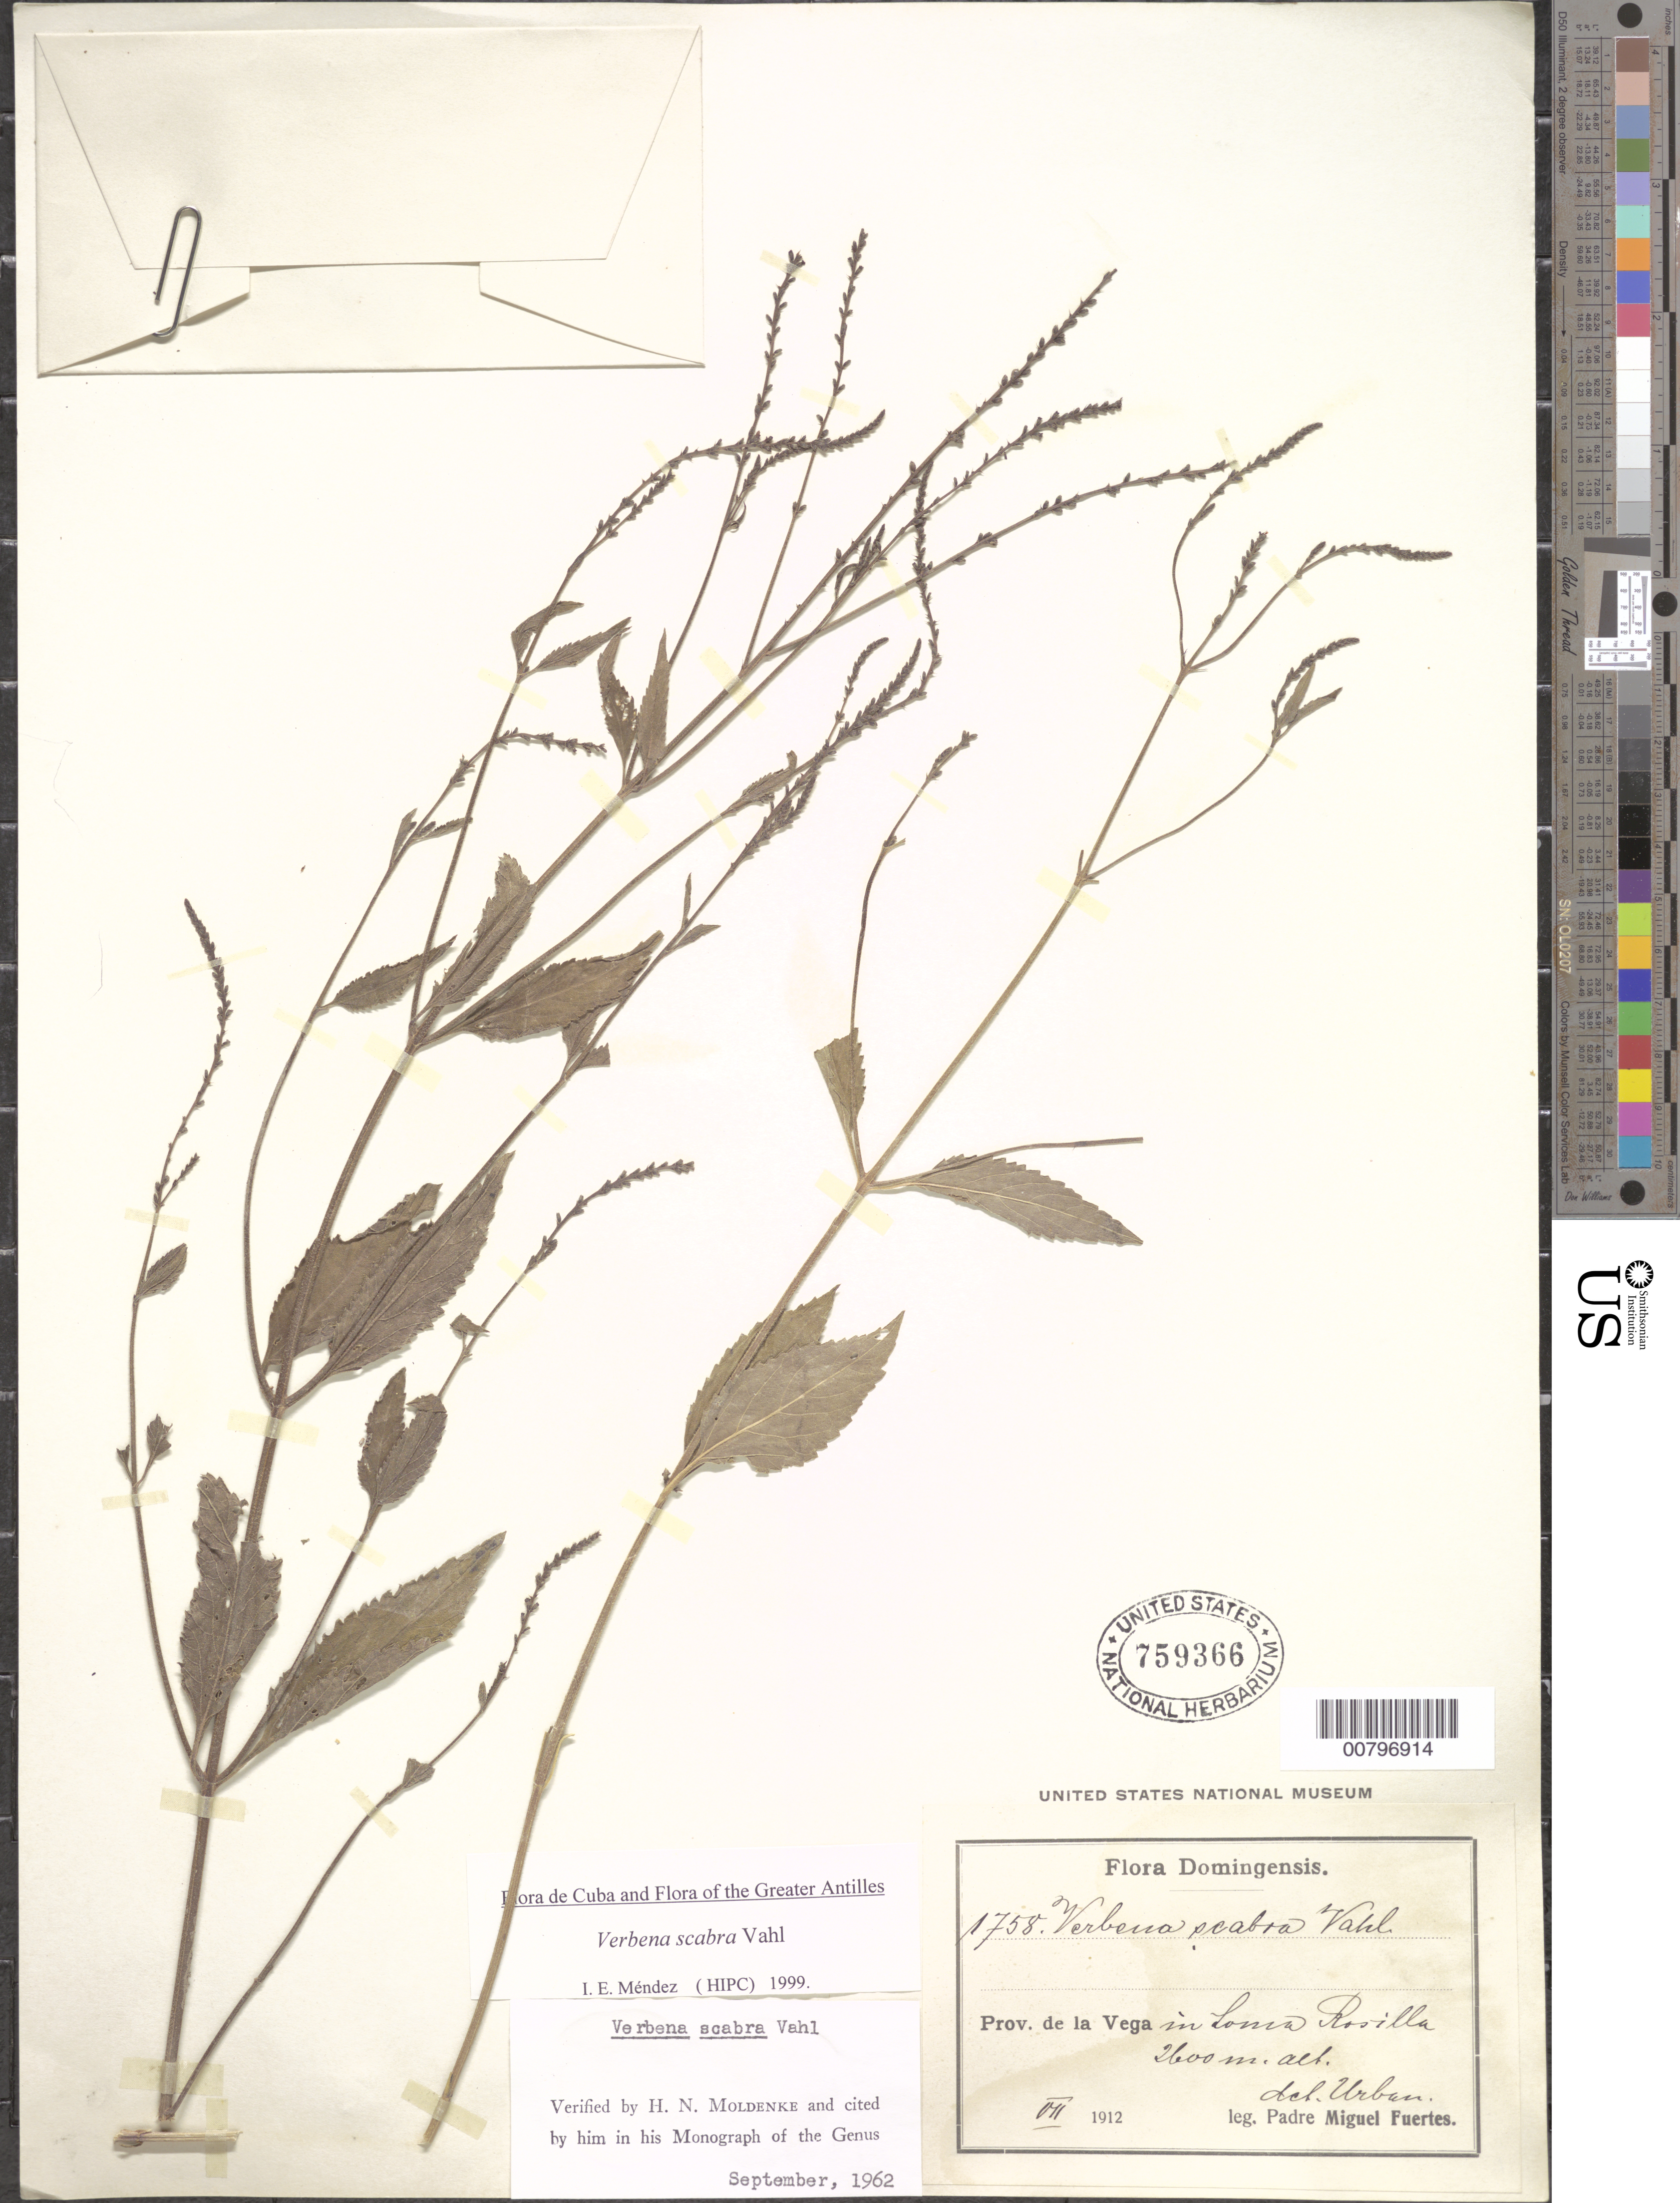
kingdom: Plantae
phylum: Tracheophyta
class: Magnoliopsida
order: Lamiales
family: Verbenaceae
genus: Verbena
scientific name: Verbena scabra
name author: Vahl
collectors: M. D. Fuertes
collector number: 1758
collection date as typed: Jul 1912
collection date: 1912-07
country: Dominican Republic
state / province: La Vega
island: Hispaniola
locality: Loma Rosilla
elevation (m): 2600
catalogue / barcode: US 759366